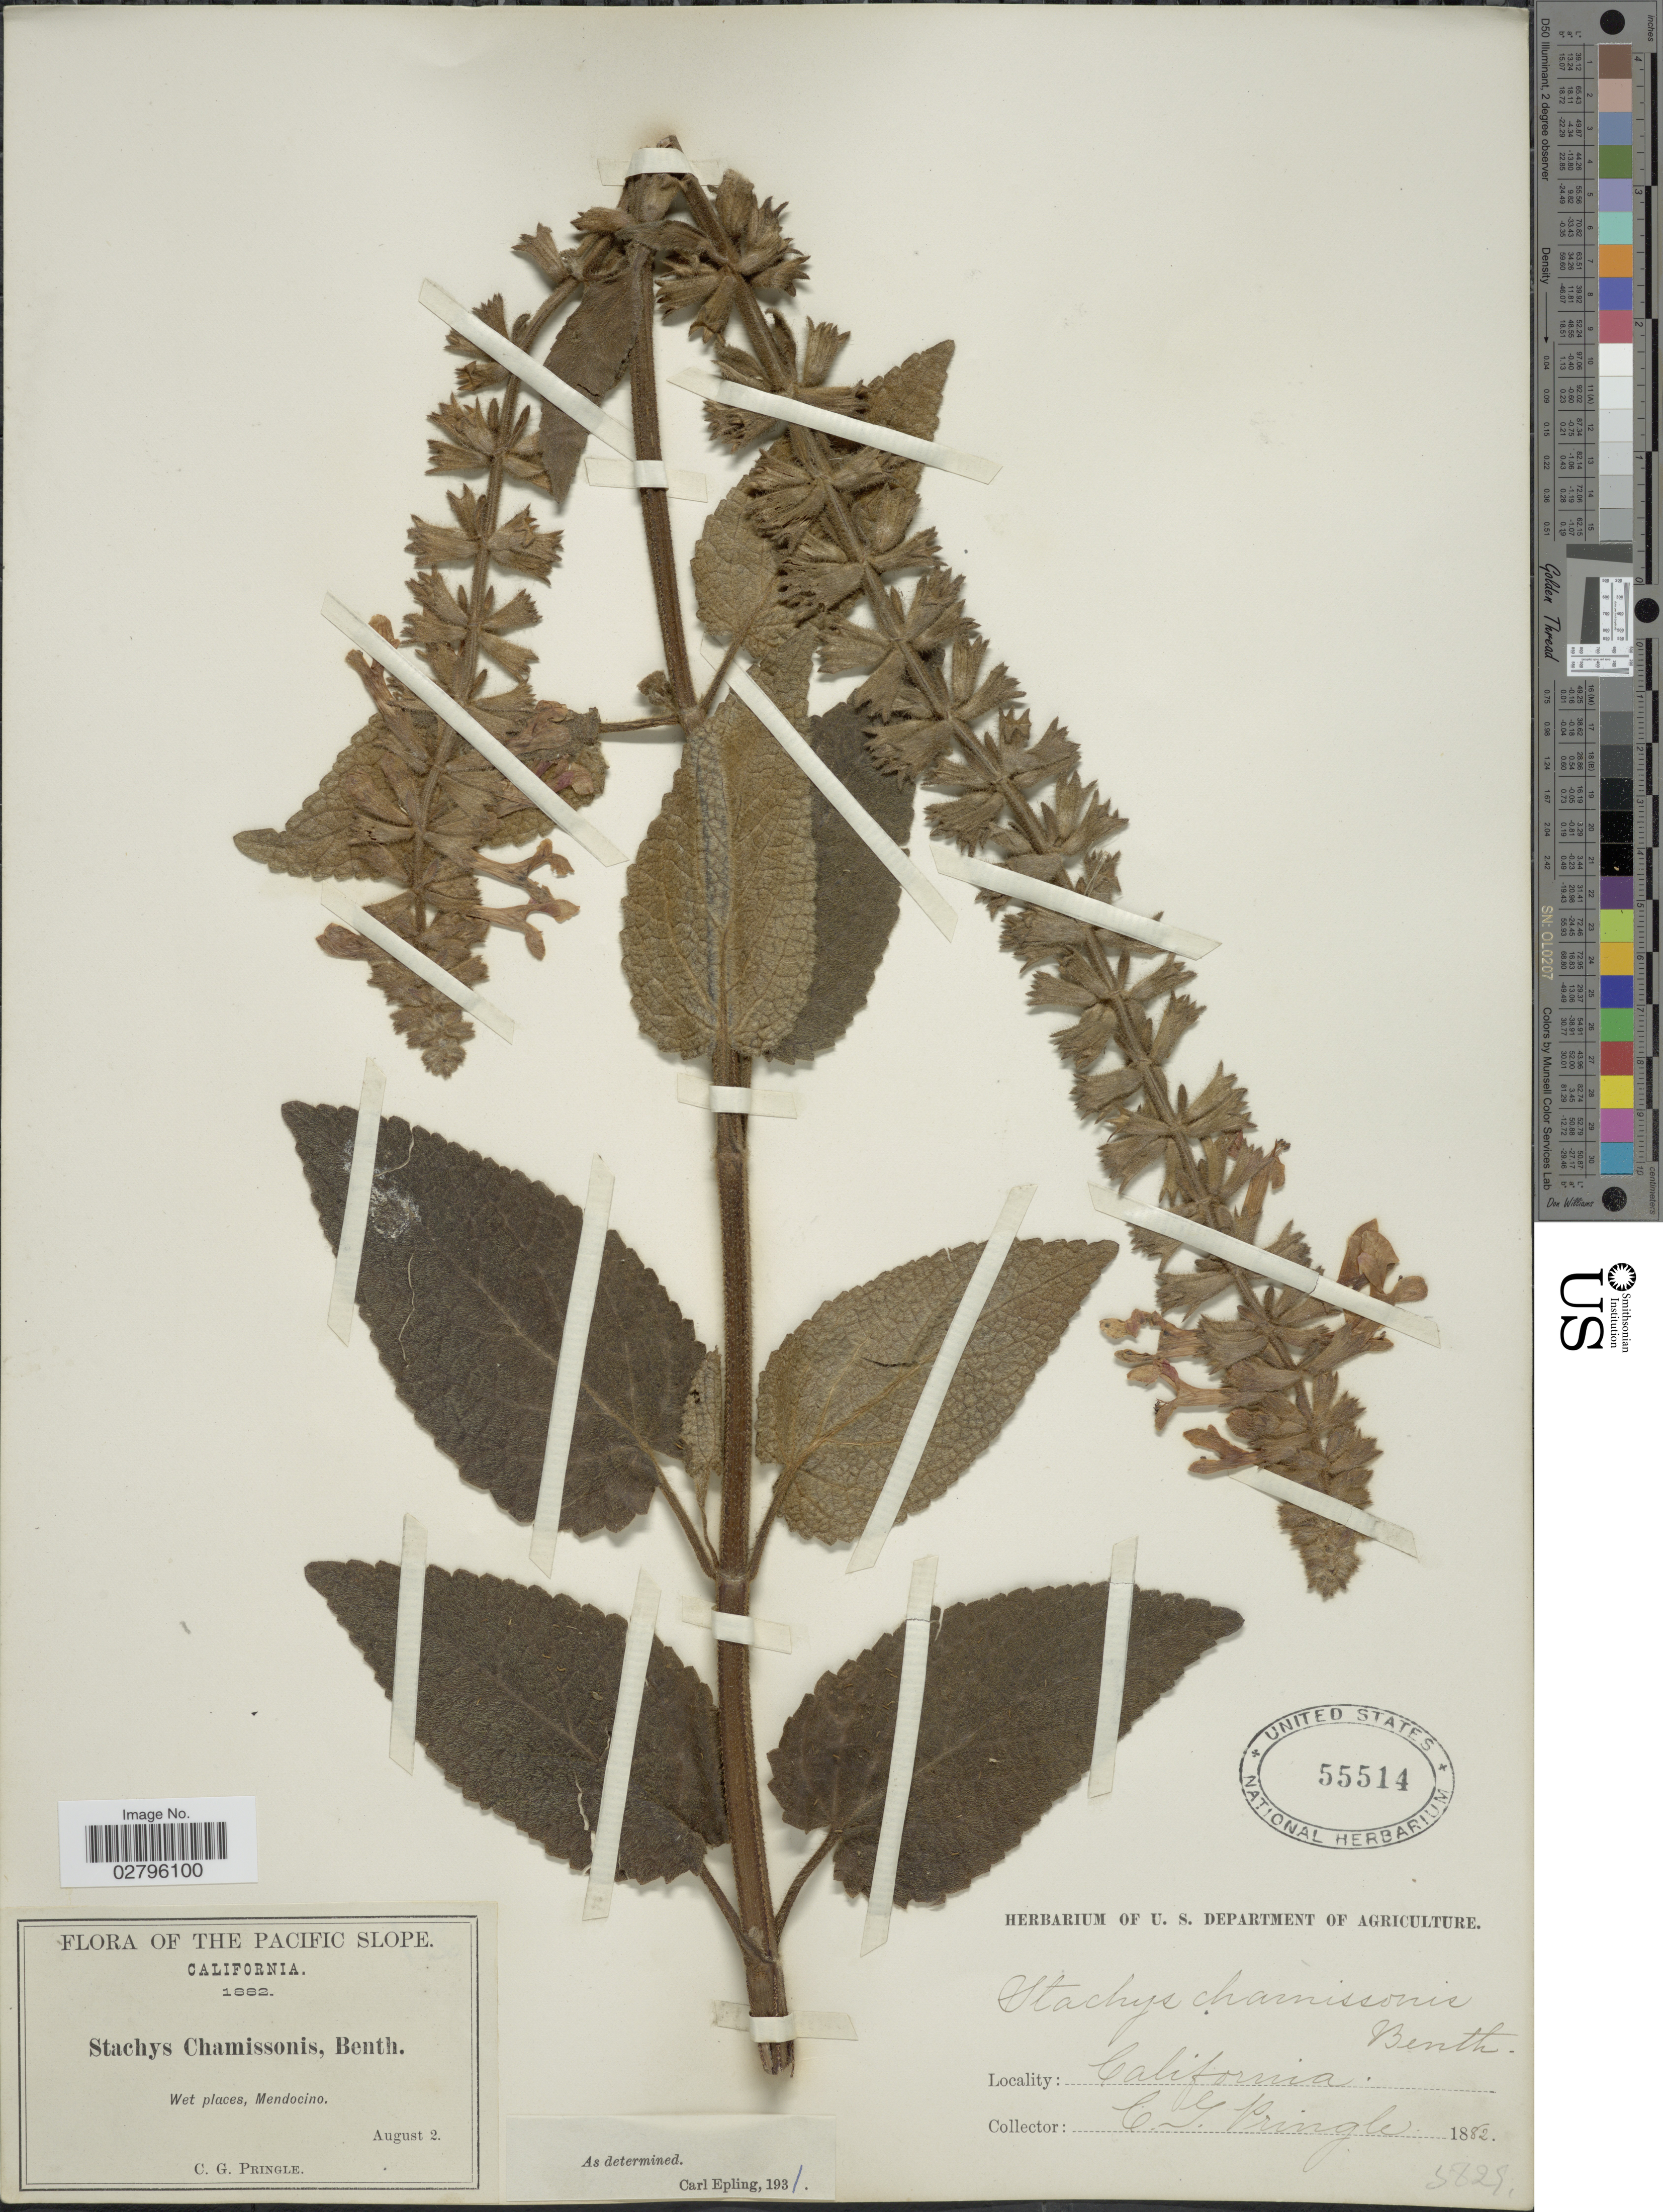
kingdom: Plantae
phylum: Tracheophyta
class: Magnoliopsida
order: Lamiales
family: Lamiaceae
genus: Stachys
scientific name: Stachys chamissonis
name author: Benth.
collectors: C. G. Pringle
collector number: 5825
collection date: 1882-08-02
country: United States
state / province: California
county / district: Mendocino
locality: The Pacific Slope, Mendocino.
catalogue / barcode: US 55514